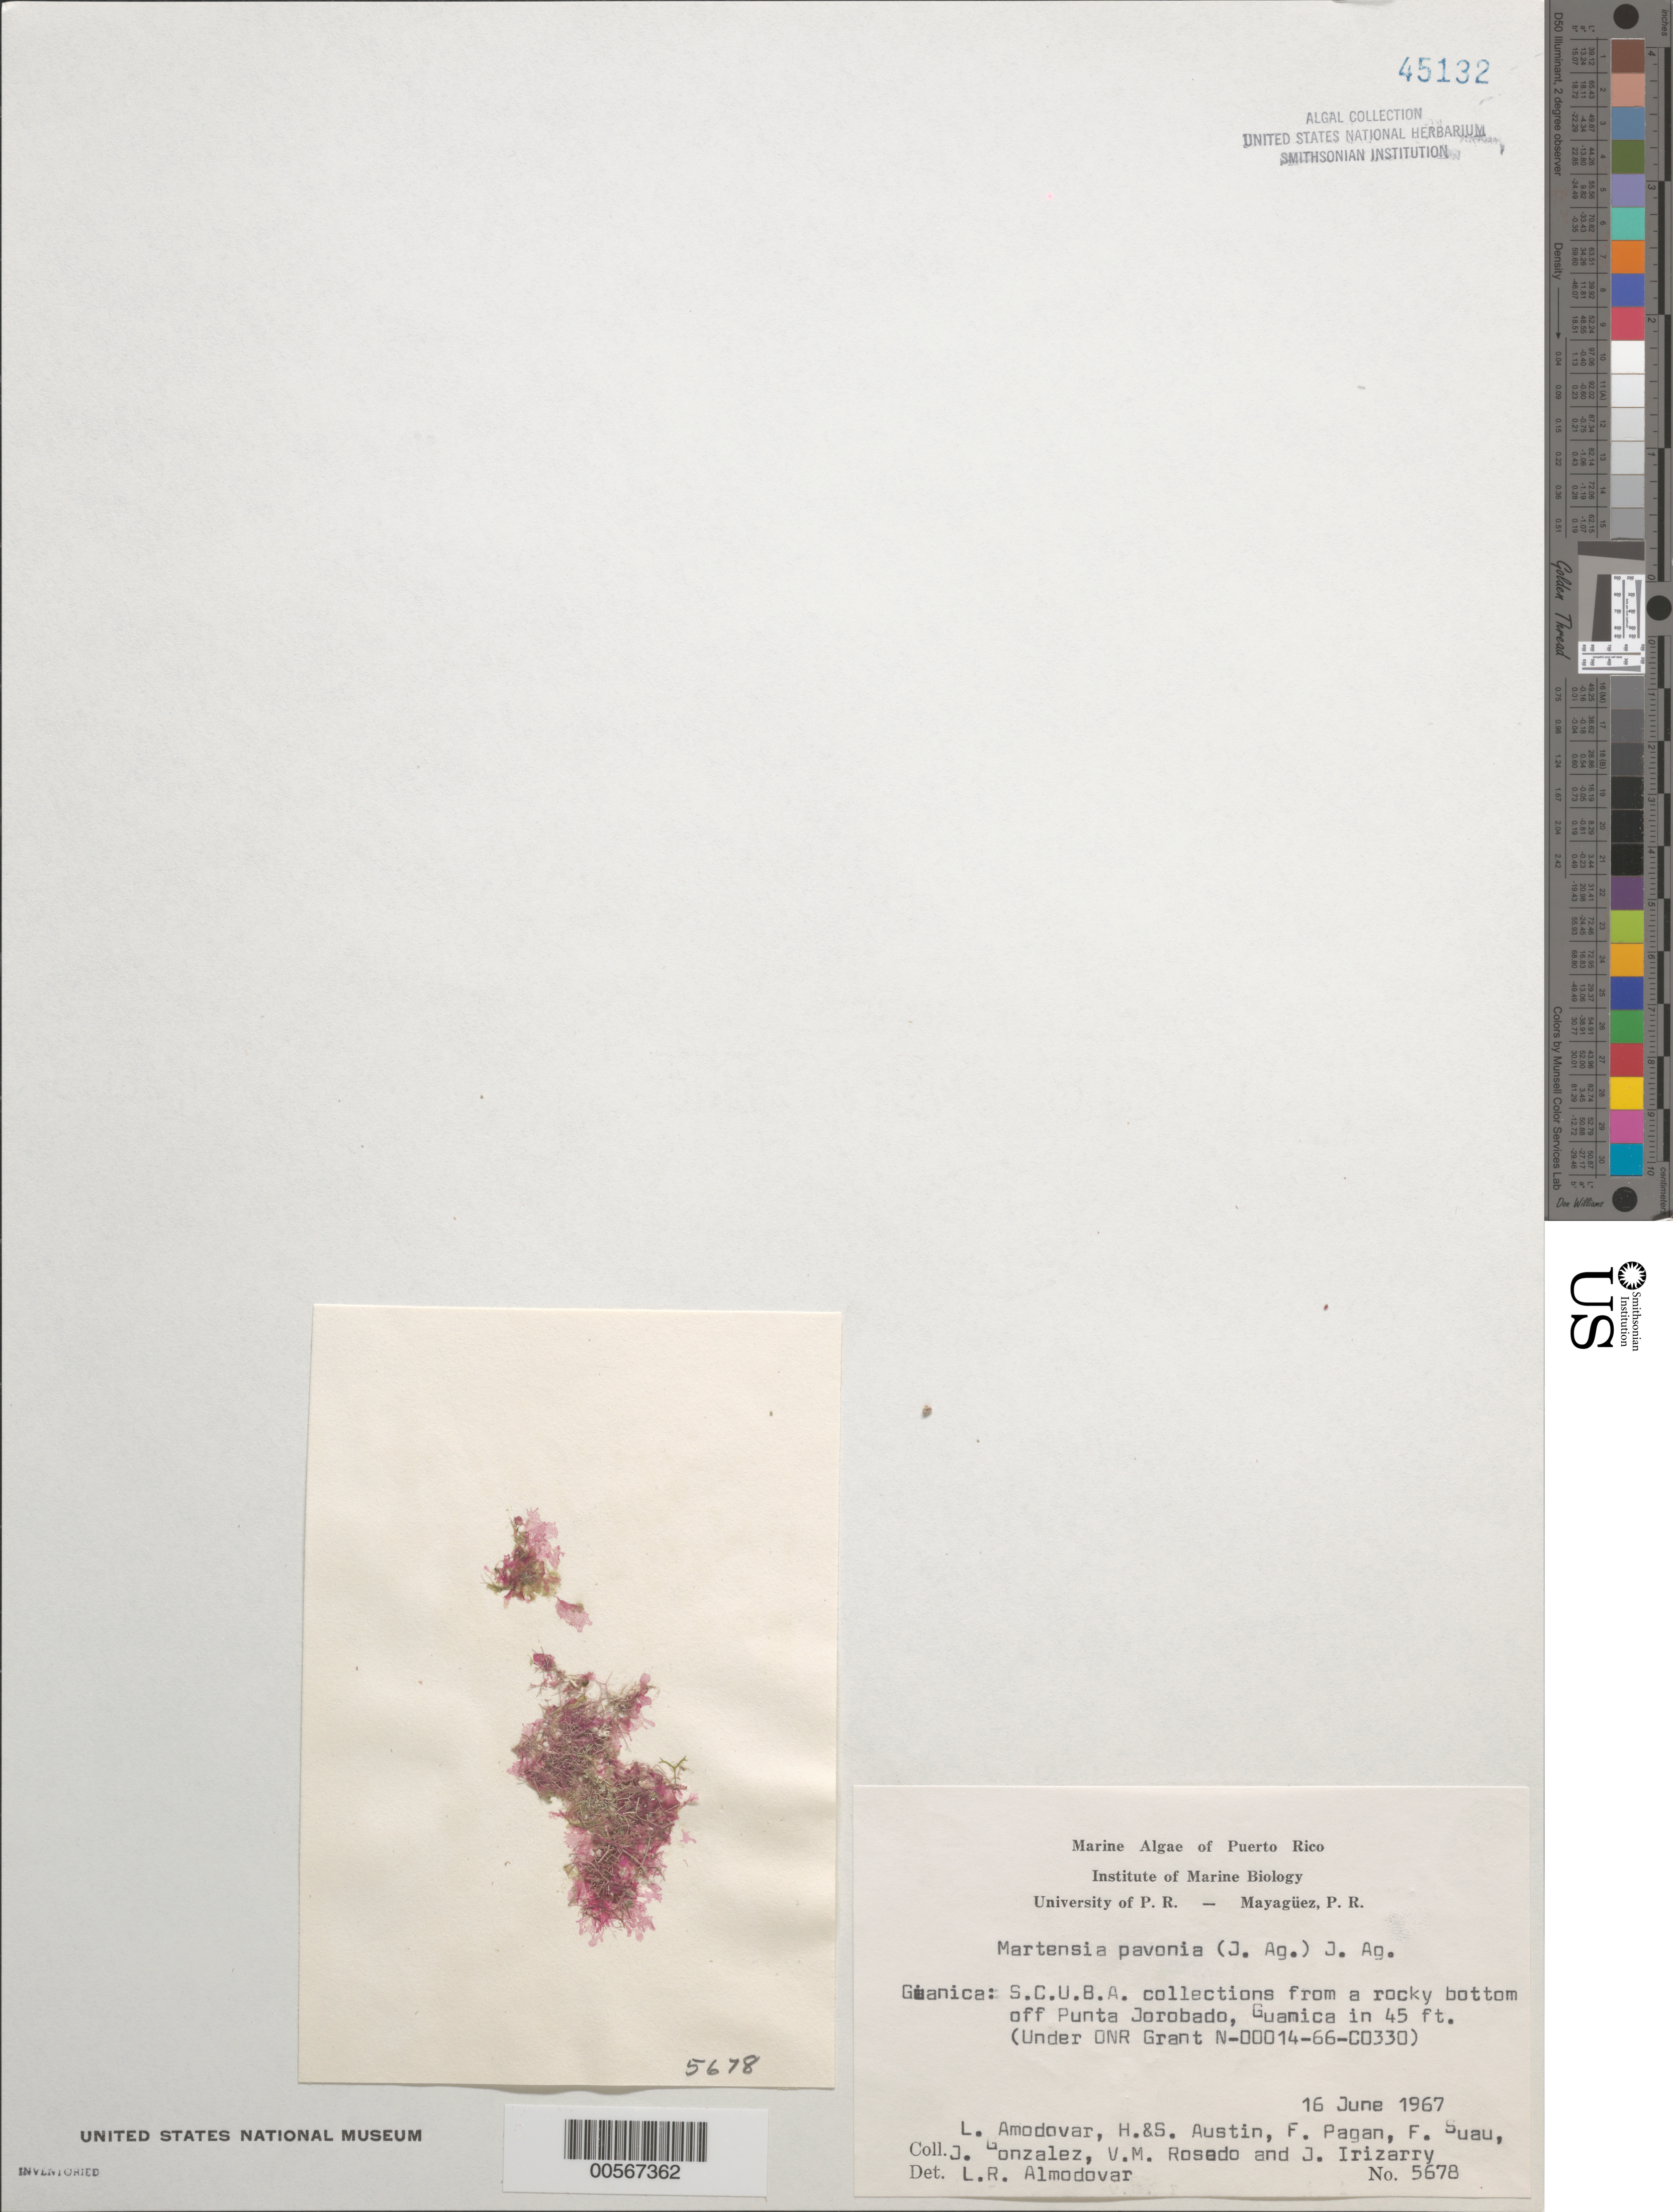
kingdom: Plantae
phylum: Rhodophyta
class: Florideophyceae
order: Ceramiales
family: Delesseriaceae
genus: Martensia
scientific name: Martensia pavonia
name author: (J. Agardh) J. Agardh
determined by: Almodovar, L. R.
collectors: L. Almodovar, H. Austin, S. Austin, F. Pagan, F. Suau, J. Gonzalez, V. Rosado, J. Irizarry & J. Irizarry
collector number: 5678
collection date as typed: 16 Jun 1967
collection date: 1967-06-16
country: Puerto Rico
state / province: Guanica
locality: Off punta jorobado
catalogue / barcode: US 45132